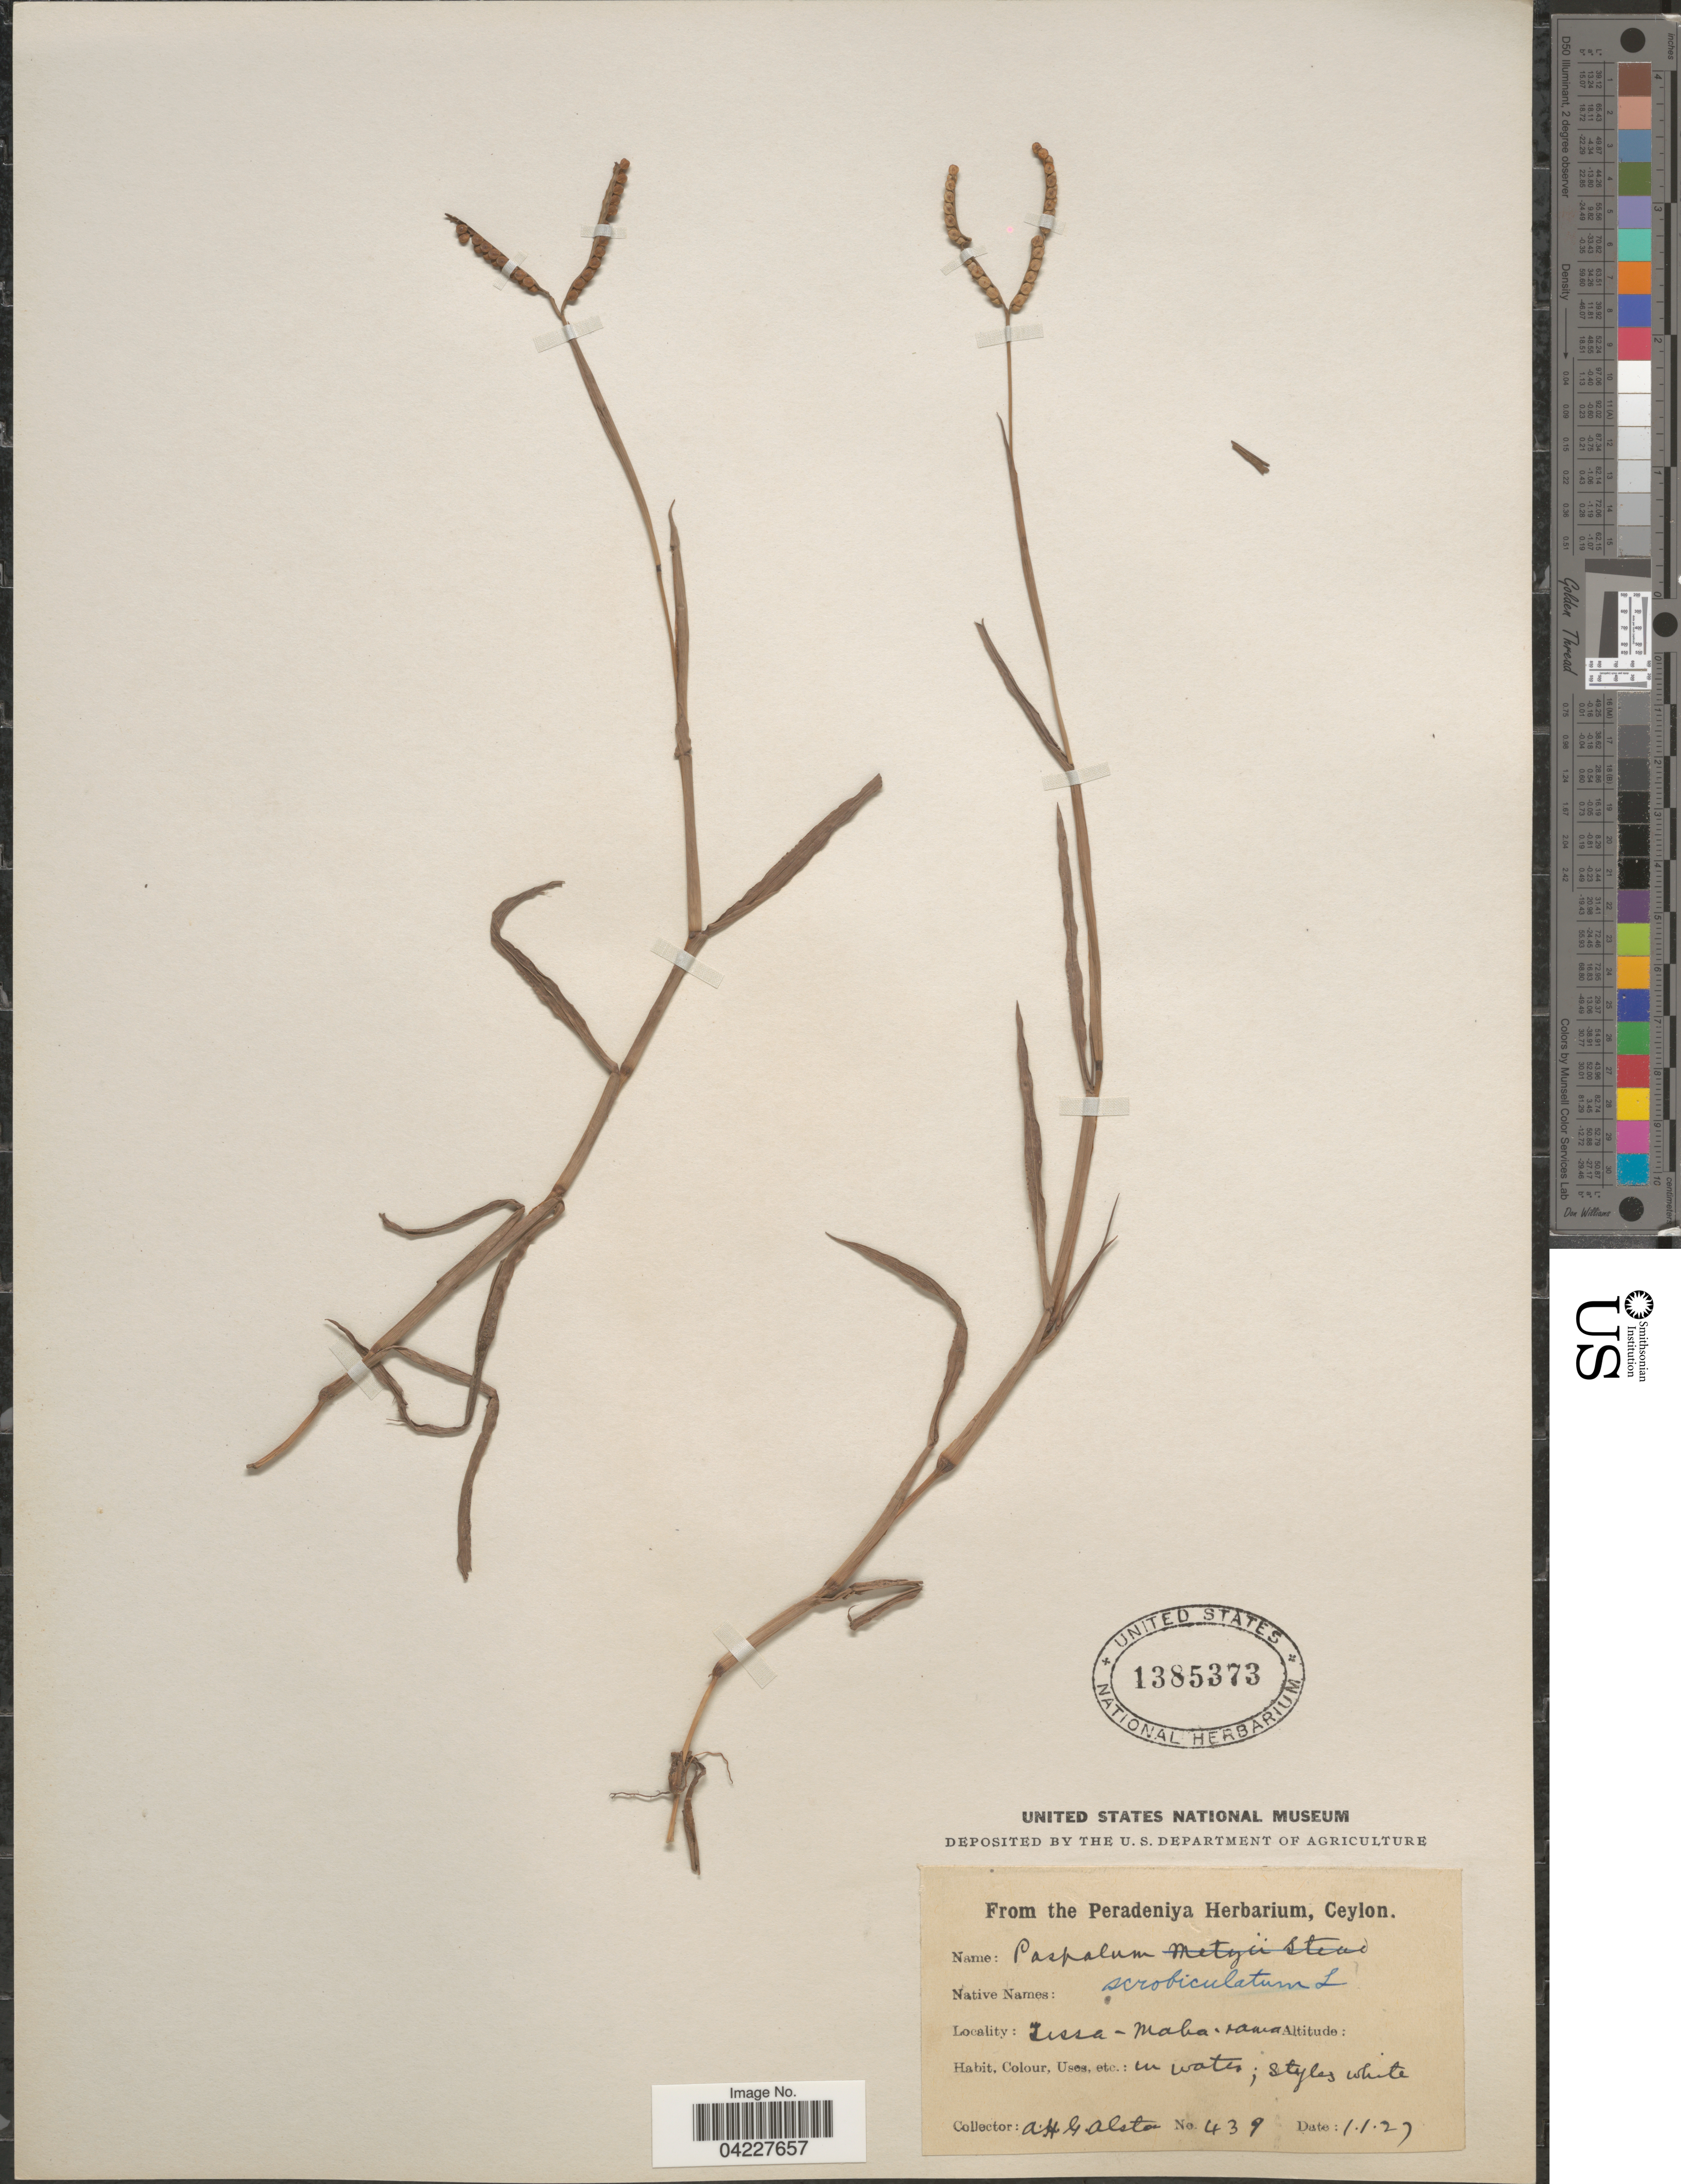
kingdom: Plantae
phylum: Tracheophyta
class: Liliopsida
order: Poales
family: Poaceae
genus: Paspalum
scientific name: Paspalum sp.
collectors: A. H. Alston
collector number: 439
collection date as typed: Transcribed d/m/y: 1/1/27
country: Sri Lanka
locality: Tissa - Maha - rama.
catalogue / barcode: US 1385373